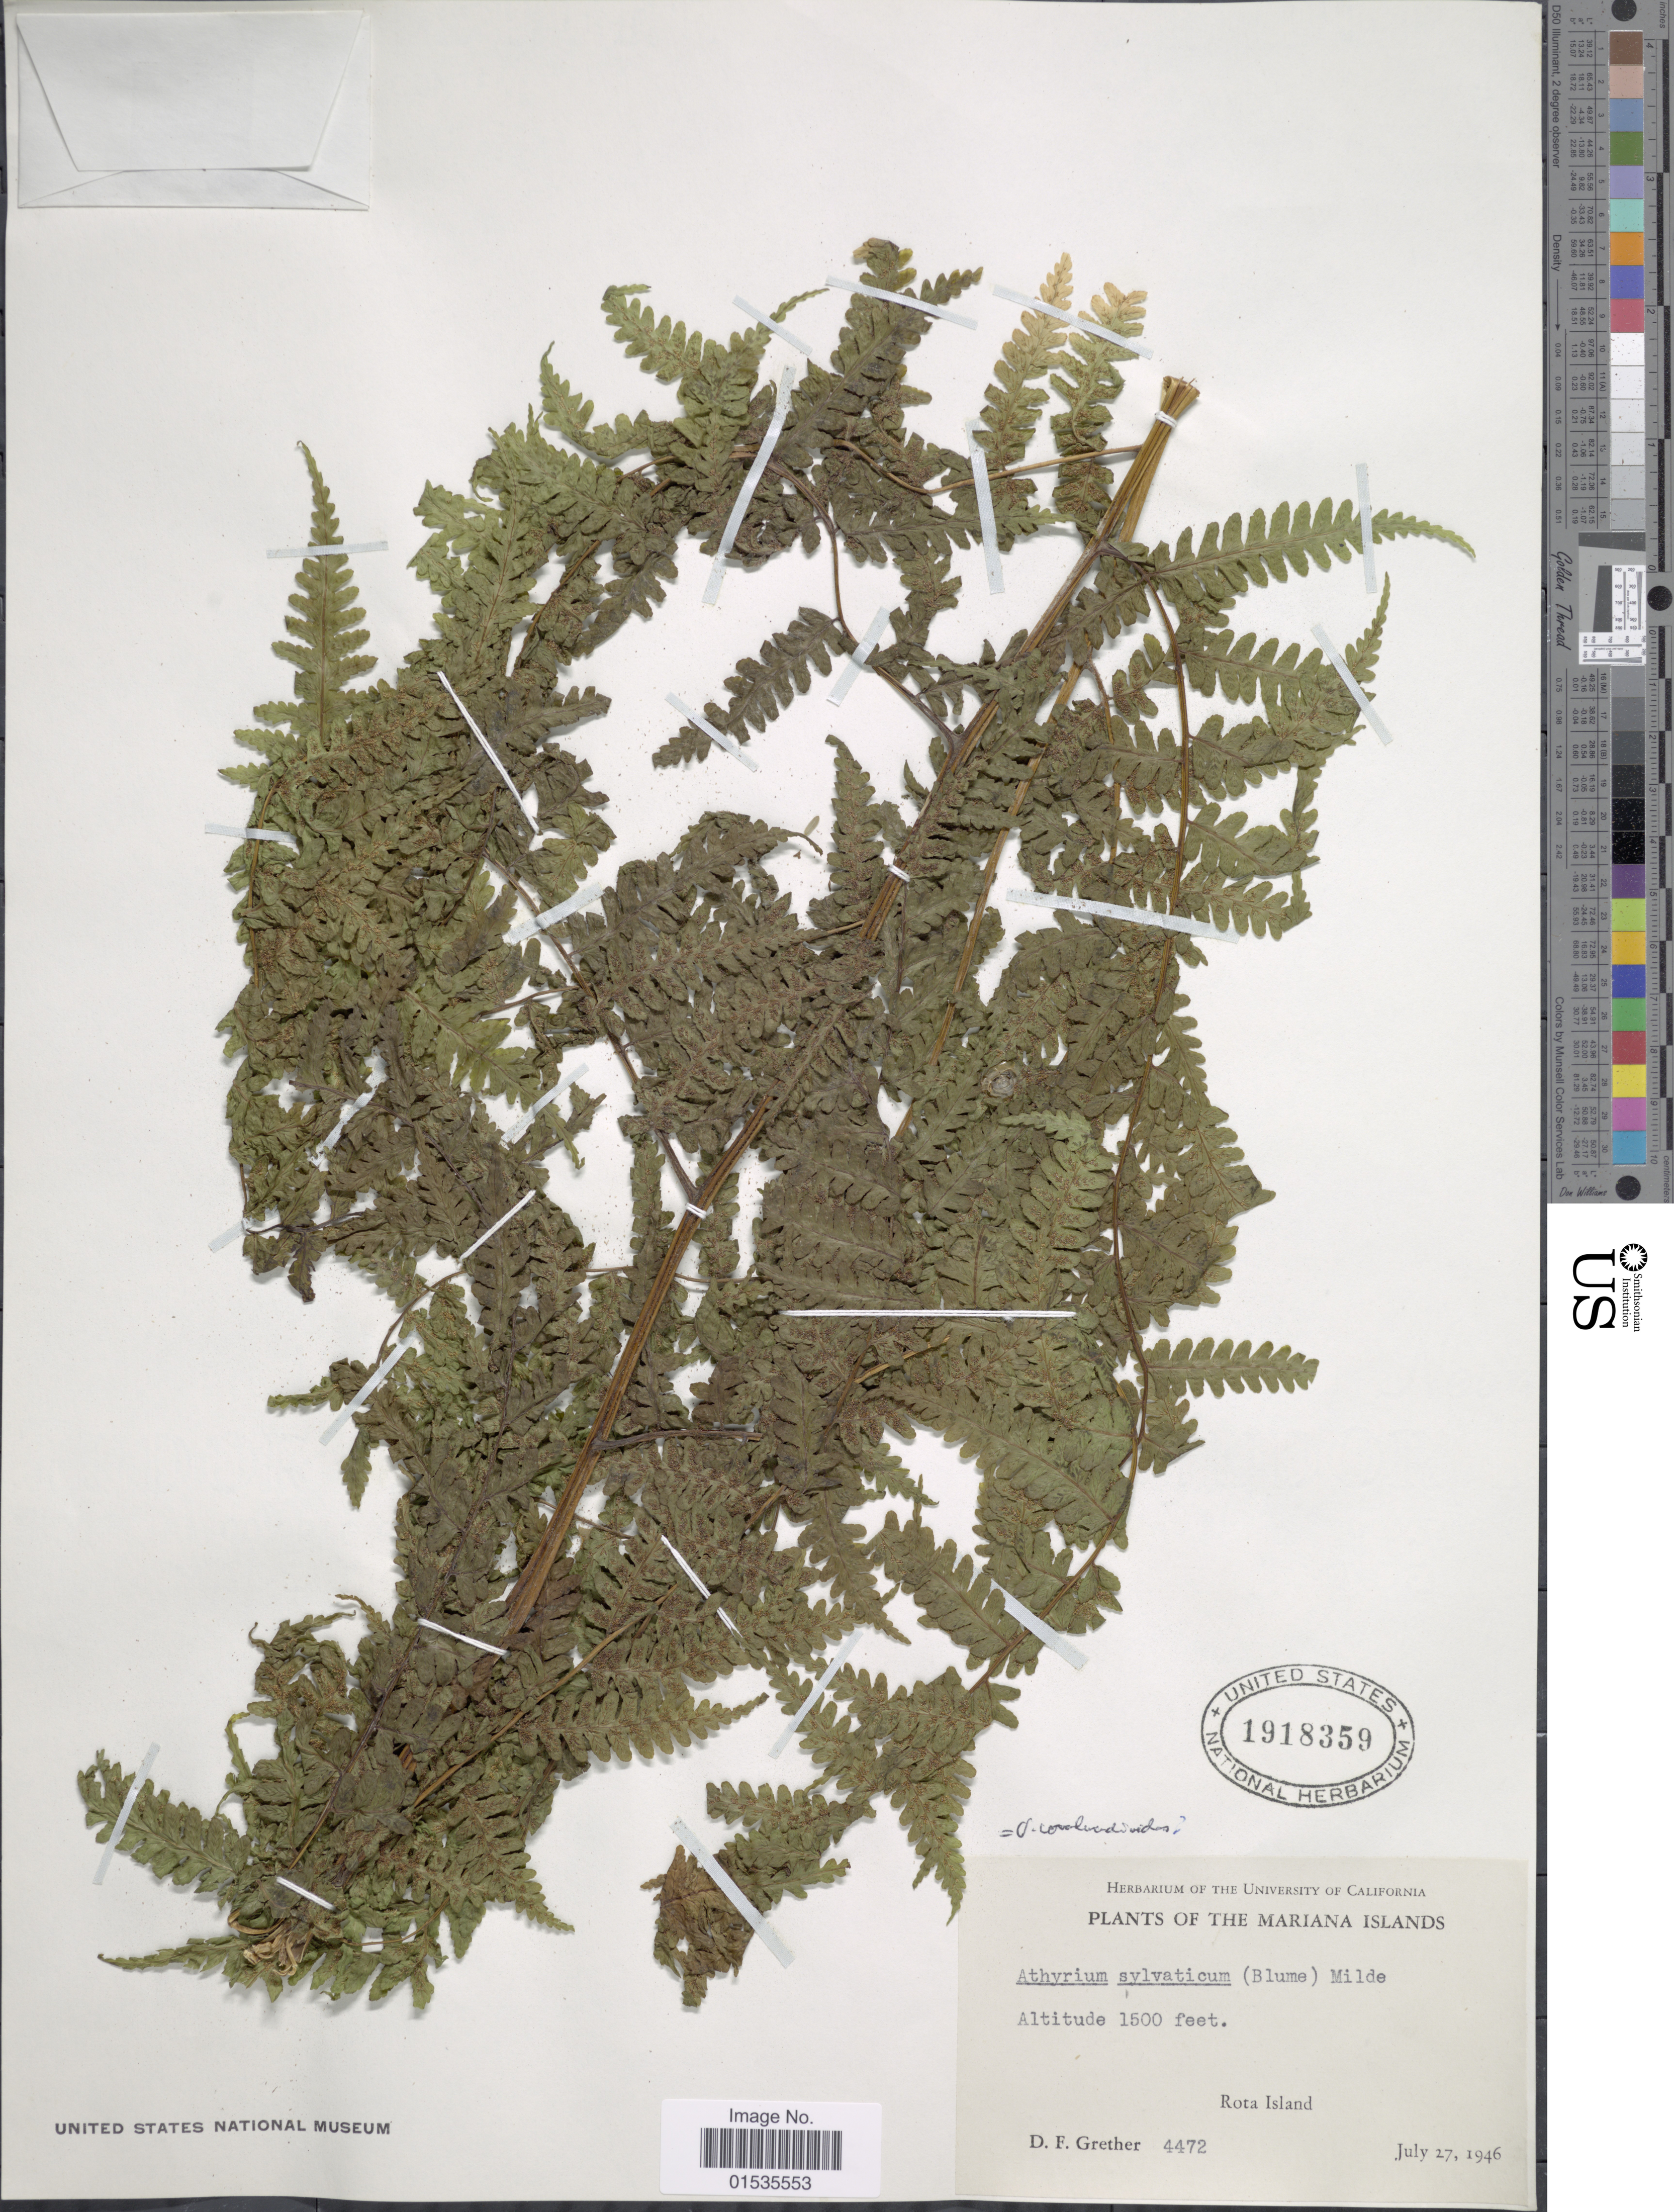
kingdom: Plantae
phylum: Tracheophyta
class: Polypodiopsida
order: Polypodiales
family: Athyriaceae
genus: Diplazium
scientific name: Diplazium sp.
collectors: D. F. Grether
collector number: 4472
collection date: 1946-07-27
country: Northern Mariana Islands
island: Rota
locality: Rota Island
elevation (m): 457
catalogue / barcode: US 1918359